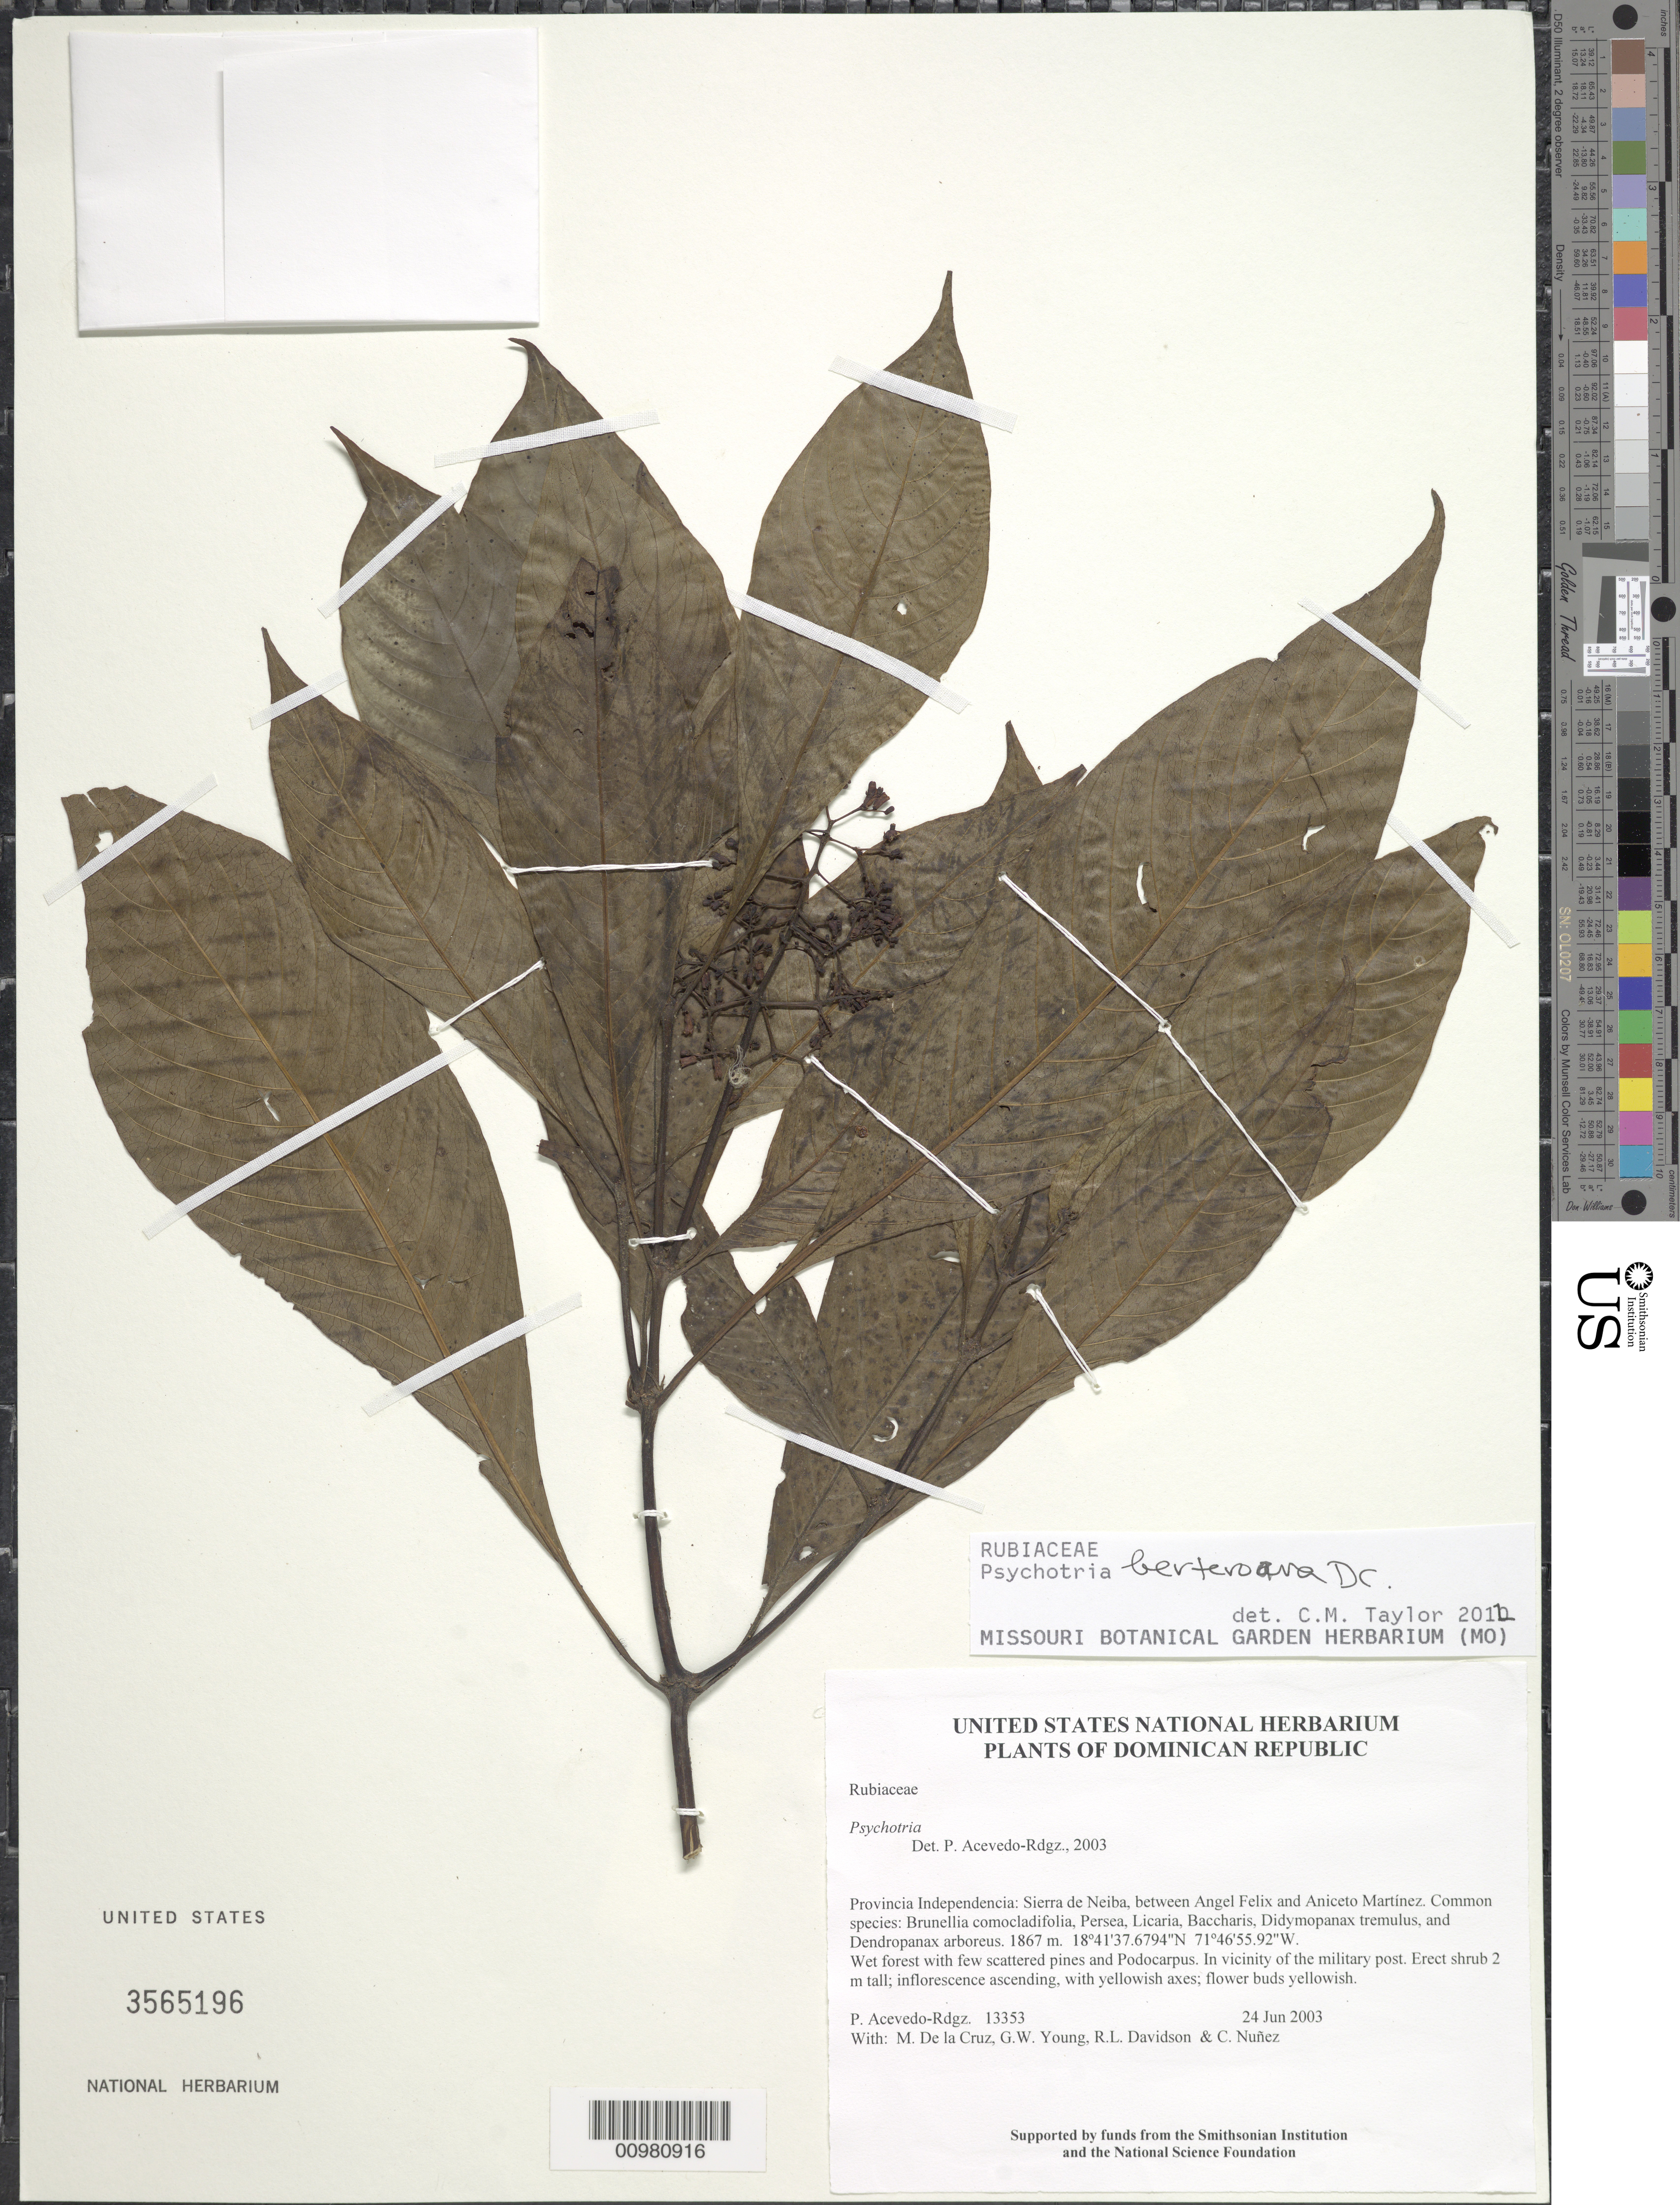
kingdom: Plantae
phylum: Tracheophyta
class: Magnoliopsida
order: Gentianales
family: Rubiaceae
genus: Psychotria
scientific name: Psychotria berteroana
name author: DC.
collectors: P. Acevedo-Rodr., M. de la Cruz, J. Rawlins, G. Young, R. Davidson & C. Nunez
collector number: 13353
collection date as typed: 24 Jun 2003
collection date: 2003-06-24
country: Dominican Republic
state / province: Independencia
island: Hispaniola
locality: Sierra de Neiba, between Angel Felix and Aniceto Martínez. Common species: Brunellia comocladifolia, Persea, Licaria, Baccharis, Didymopanax tremulus, and Dendropanax arboreus.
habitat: Wet forest with few scattered pines and Podocarpus. In vicinity of the military post.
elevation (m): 1867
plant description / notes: US, K, MO, NY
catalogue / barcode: US 3565196